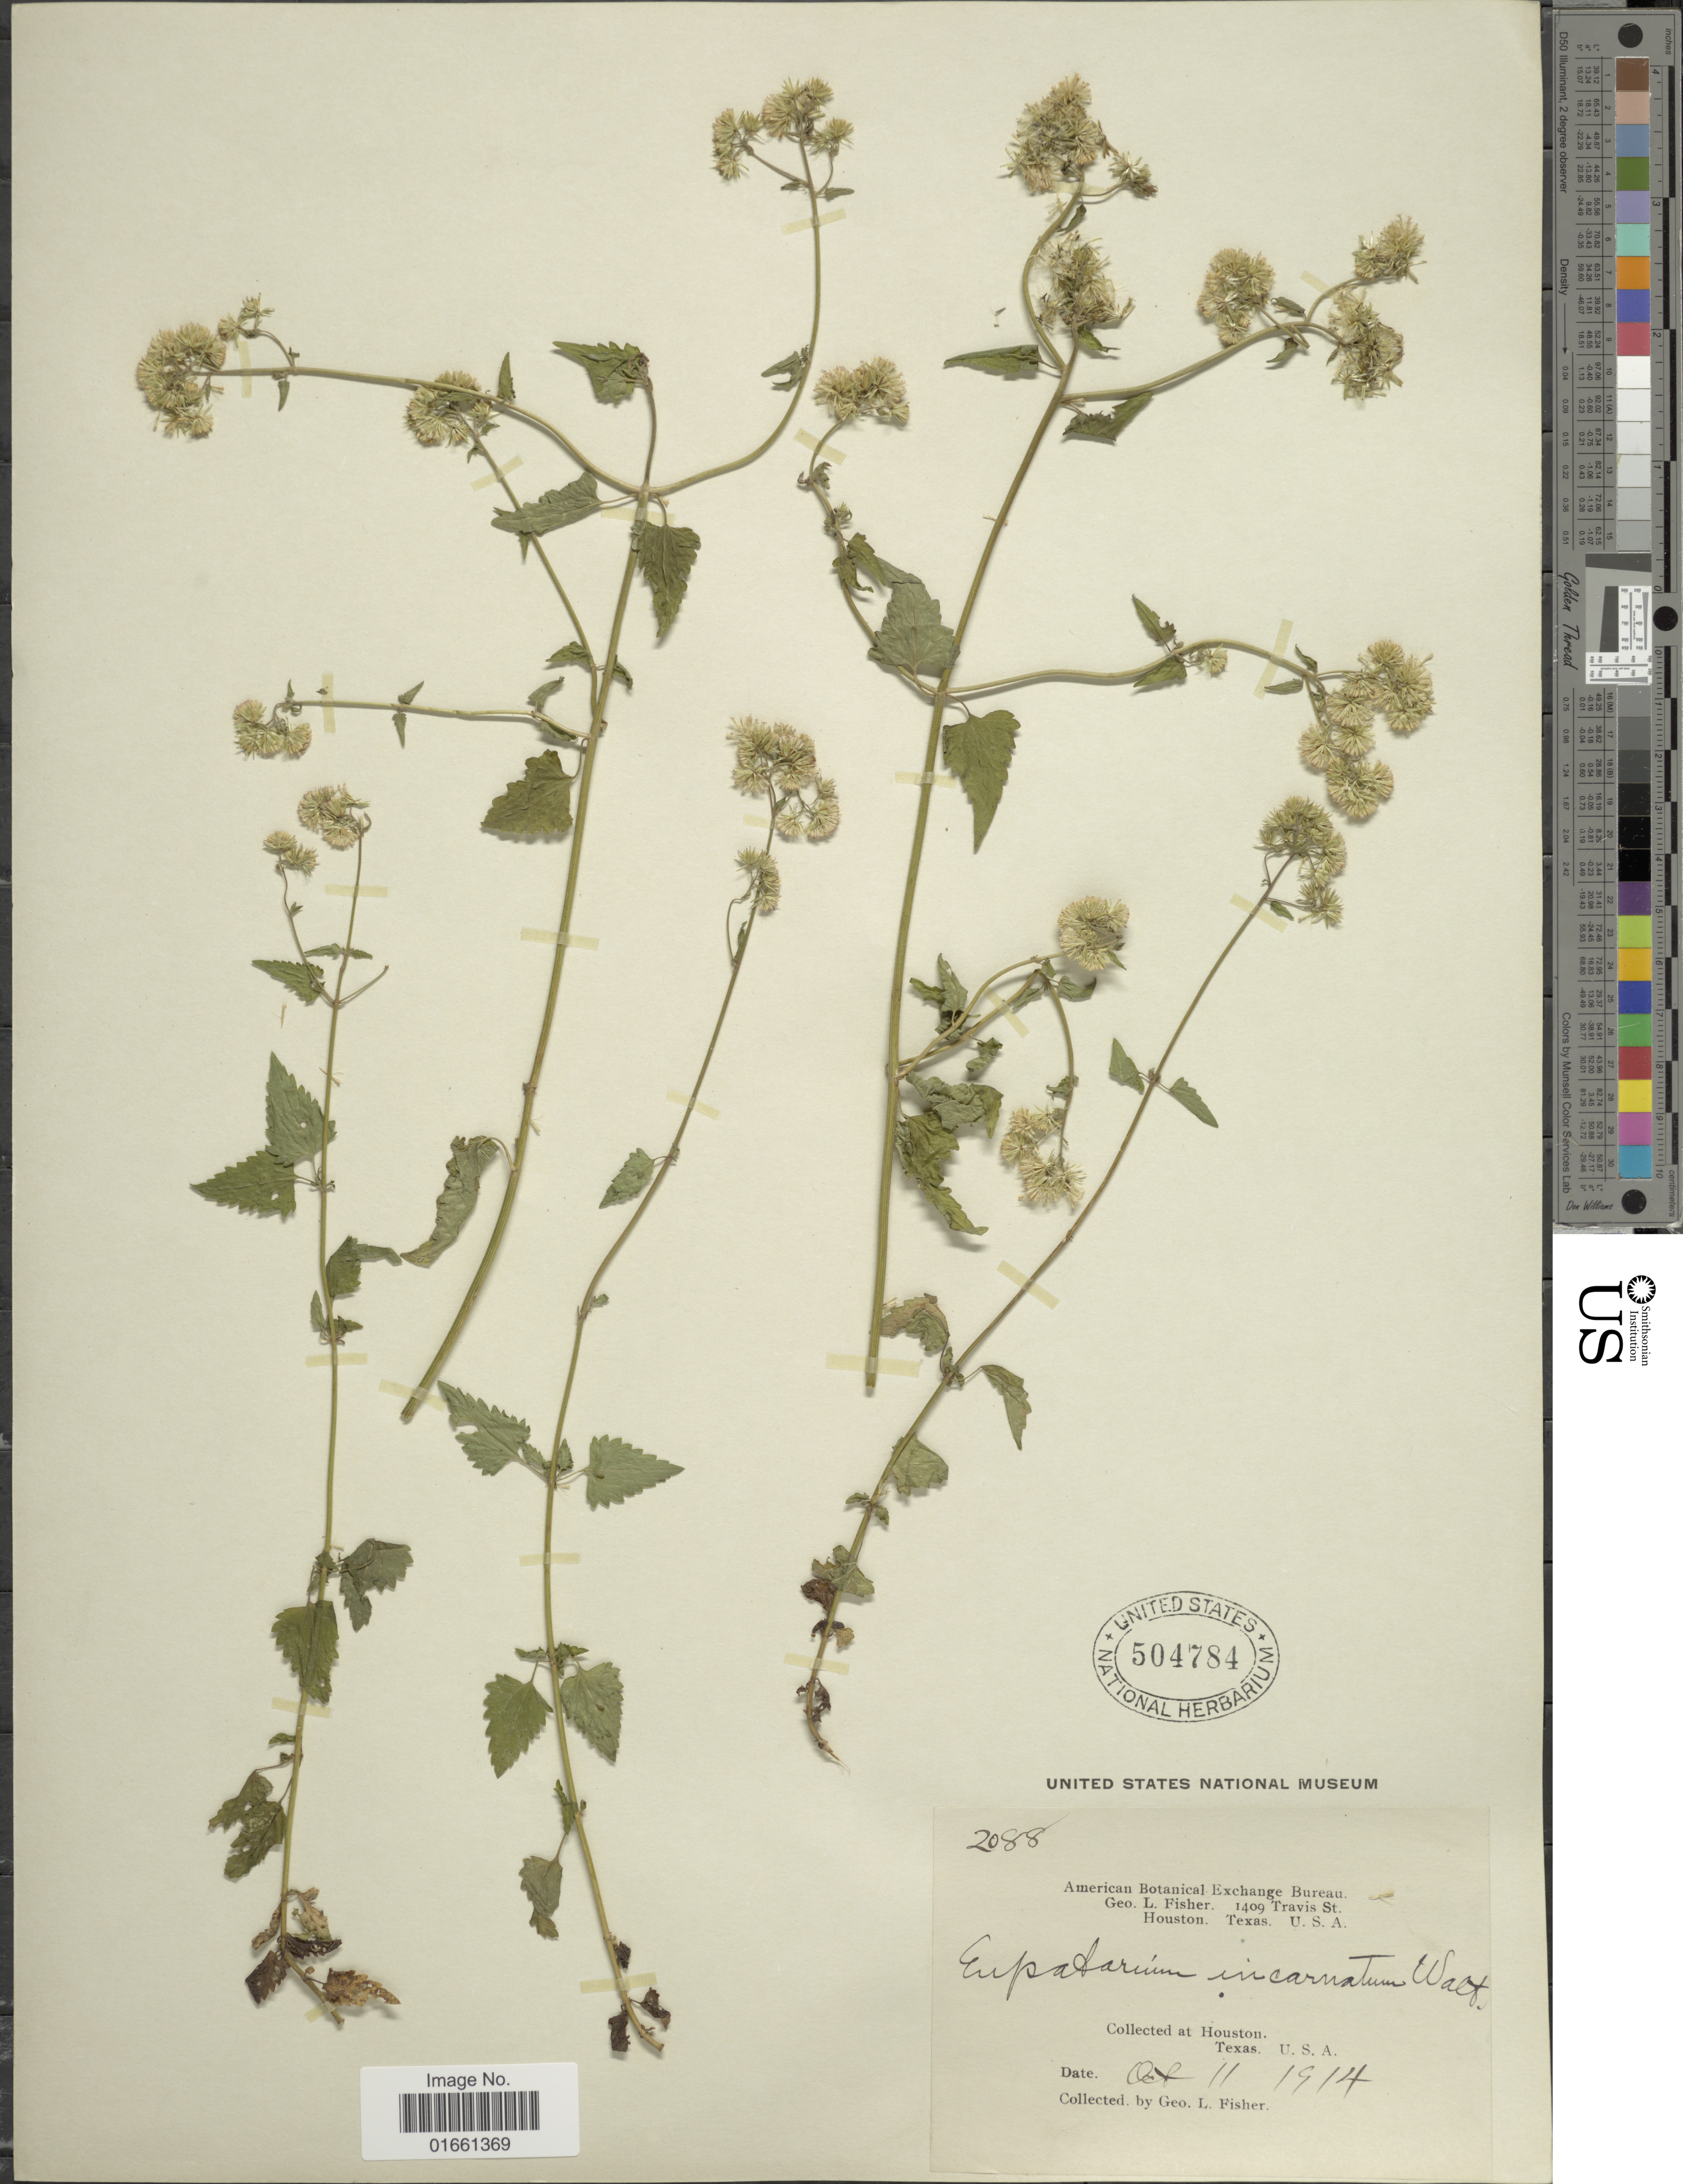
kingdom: Plantae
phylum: Tracheophyta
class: Magnoliopsida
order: Asterales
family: Asteraceae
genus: Fleischmannia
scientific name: Fleischmannia incarnata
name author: (Walter) R.M. King & H. Rob.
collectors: G. L. Fisher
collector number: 2088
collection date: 1914-10-11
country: United States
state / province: Texas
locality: Houston.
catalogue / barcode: US 504784